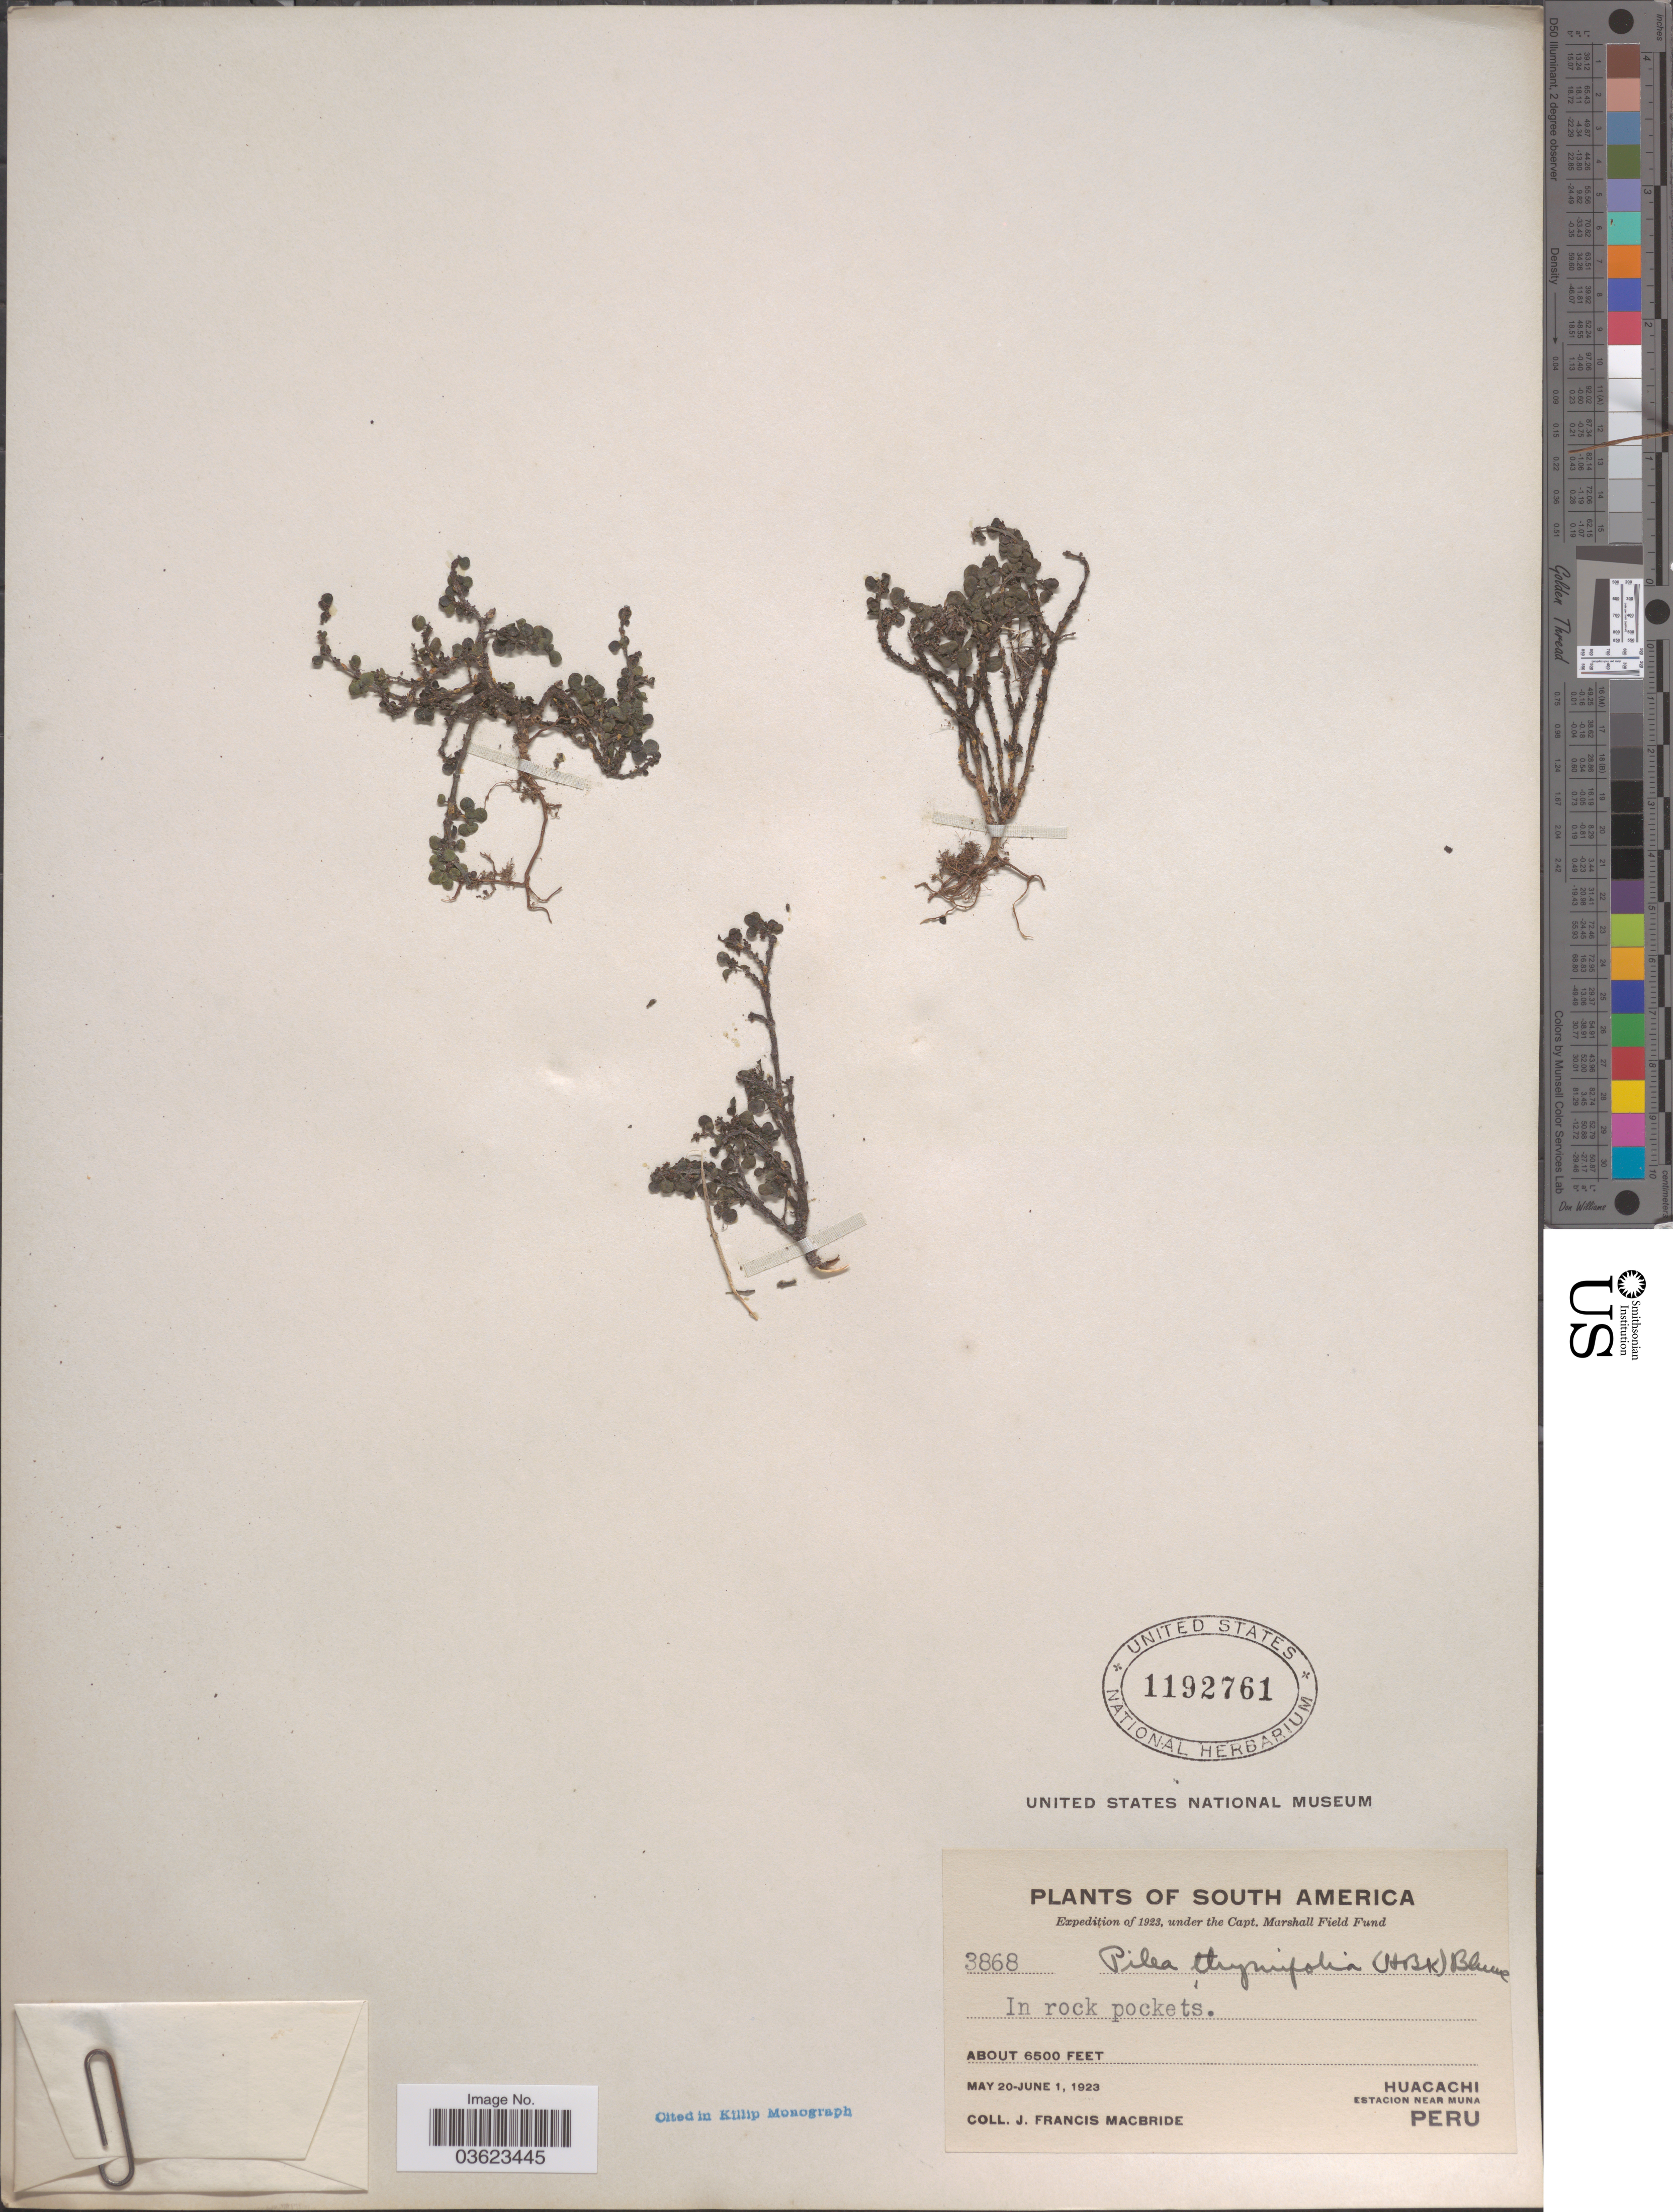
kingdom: Plantae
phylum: Tracheophyta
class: Magnoliopsida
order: Rosales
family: Urticaceae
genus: Pilea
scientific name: Pilea serpyllacea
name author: (Kunth) Liebm.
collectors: J. F. Macbride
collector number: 3868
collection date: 1923-05-20/1923-06-01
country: Peru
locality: Huacachi. Estacion near Muna.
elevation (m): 1981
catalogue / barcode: US 1192761